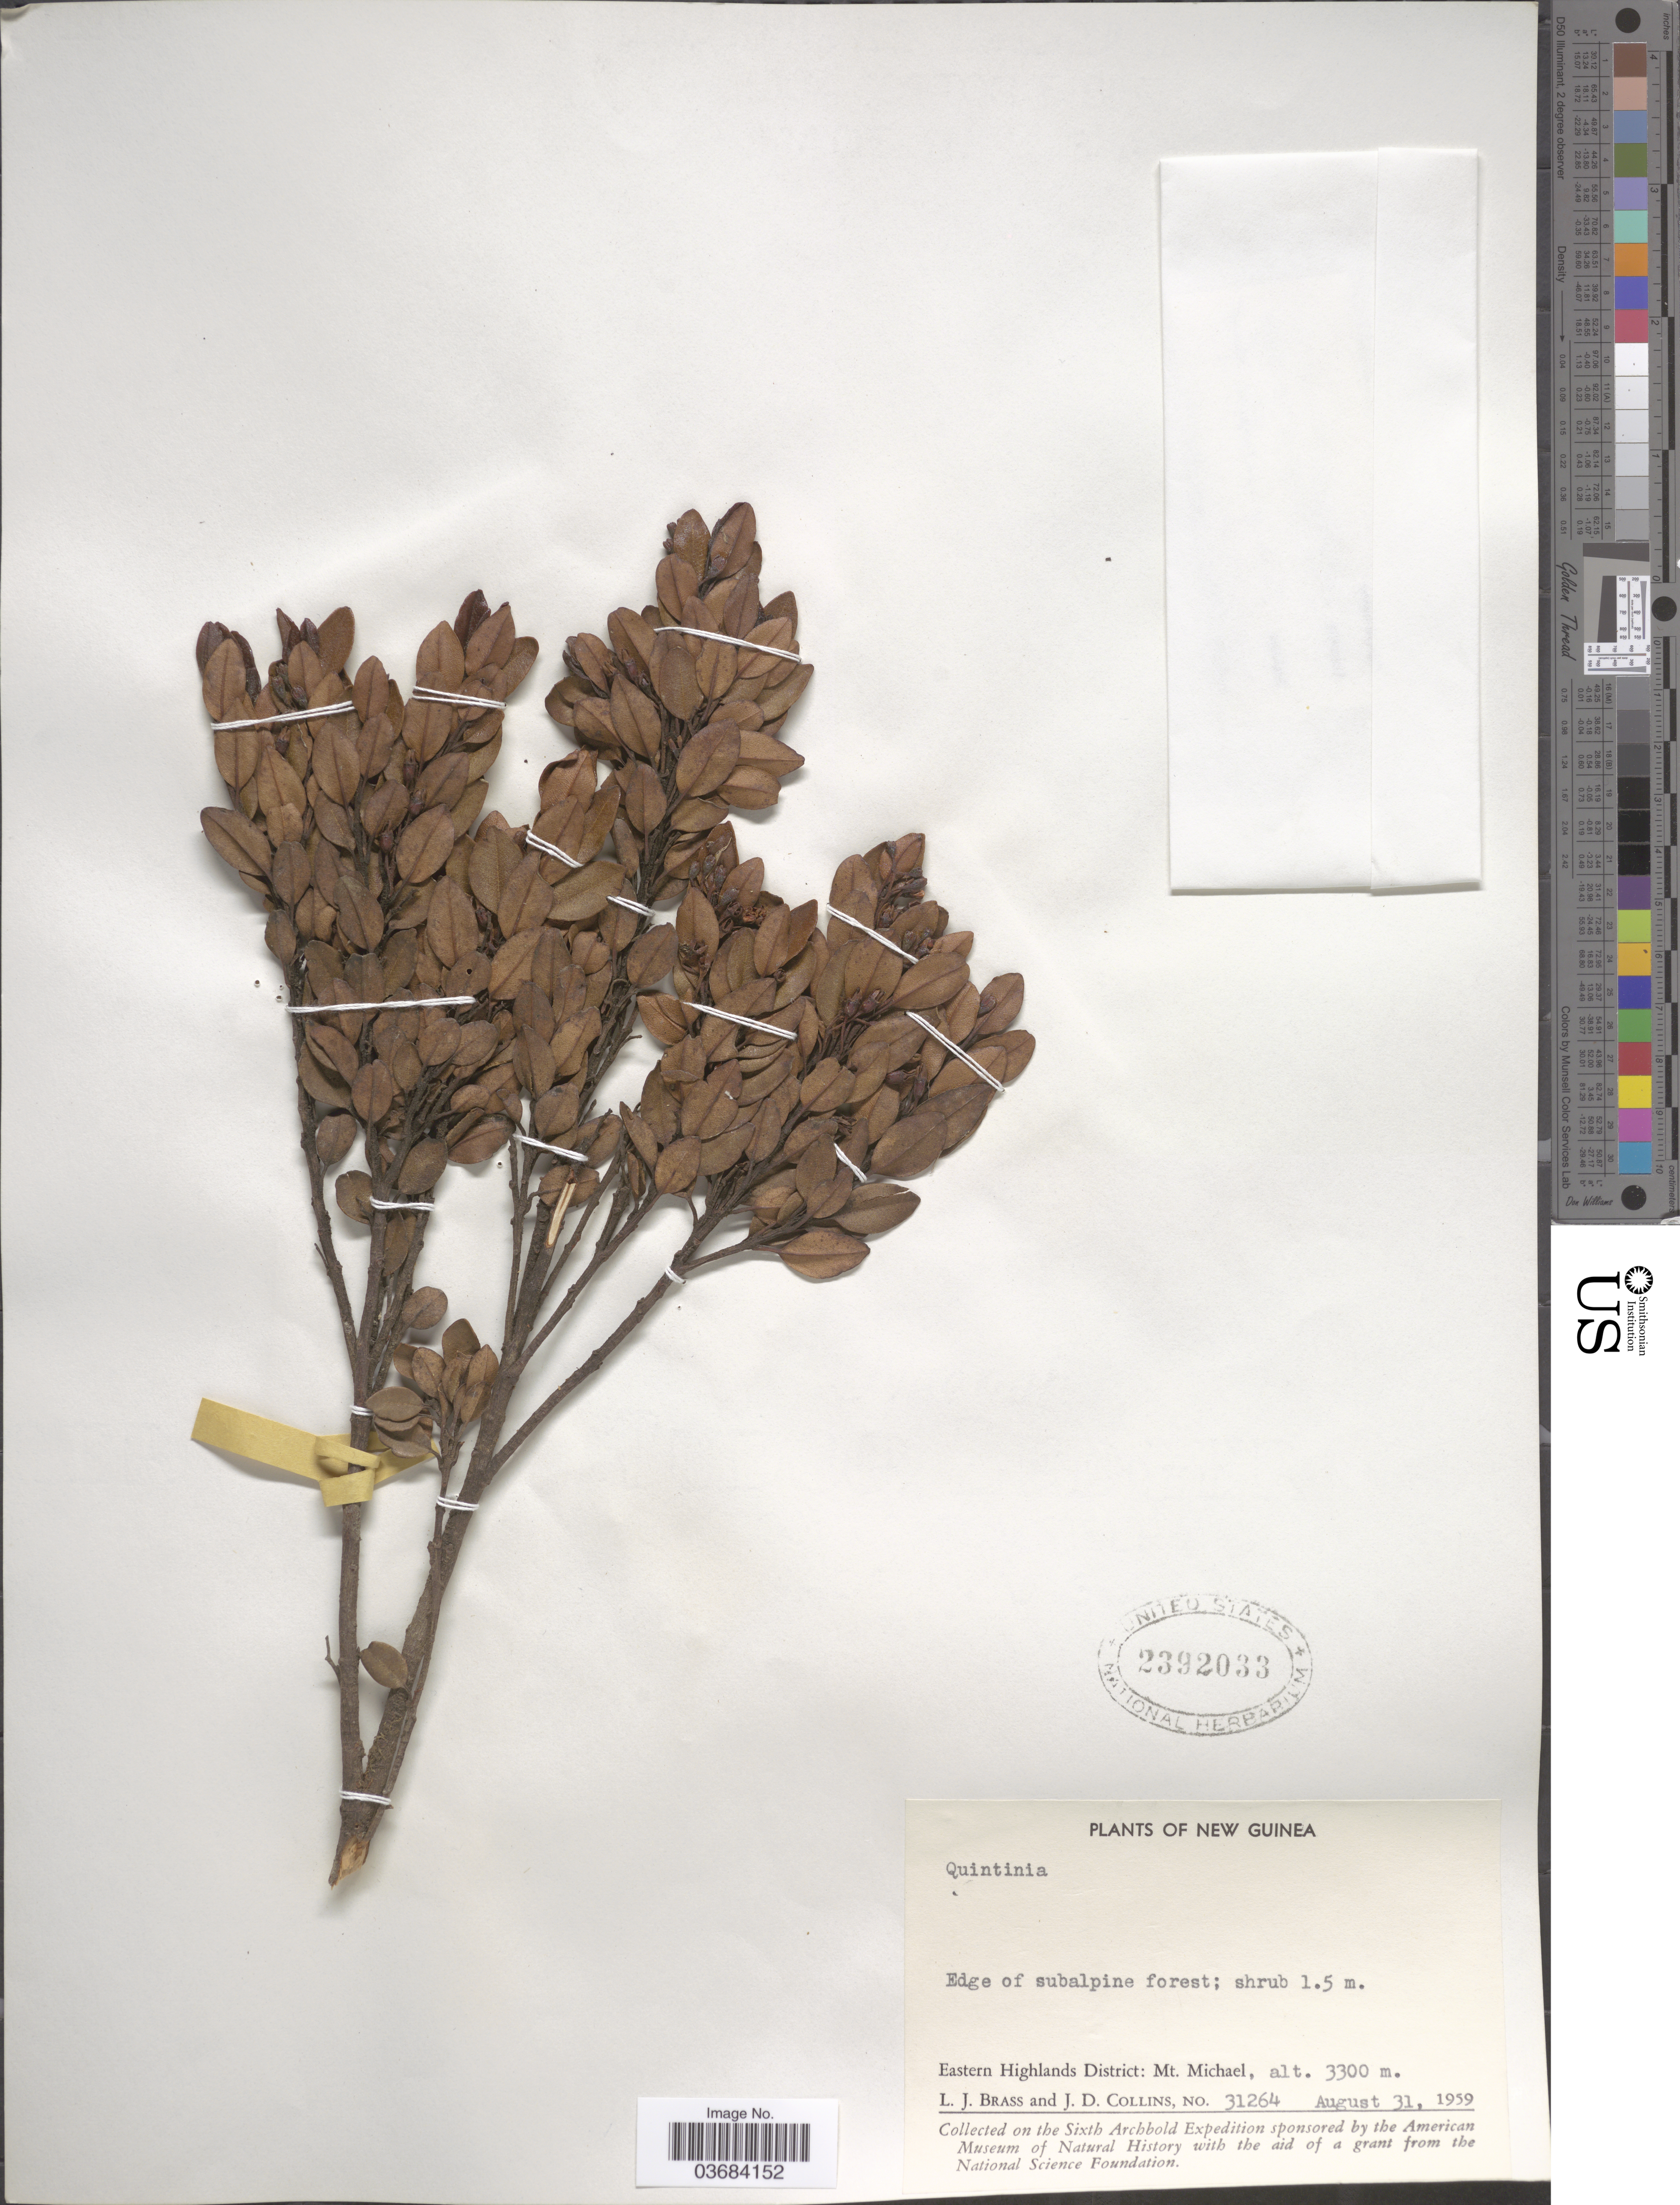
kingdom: Plantae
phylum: Tracheophyta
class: Magnoliopsida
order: Paracryphiales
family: Paracryphiaceae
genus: Quintinia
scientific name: Quintinia sp.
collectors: L. J. Brass & J. Collins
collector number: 31264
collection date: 1959-08-31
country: Papua New Guinea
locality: New Guinea. Eastern Highlands District: Mt. Michael. Sixth Archbold Expedition.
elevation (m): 3300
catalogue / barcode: US 2392033